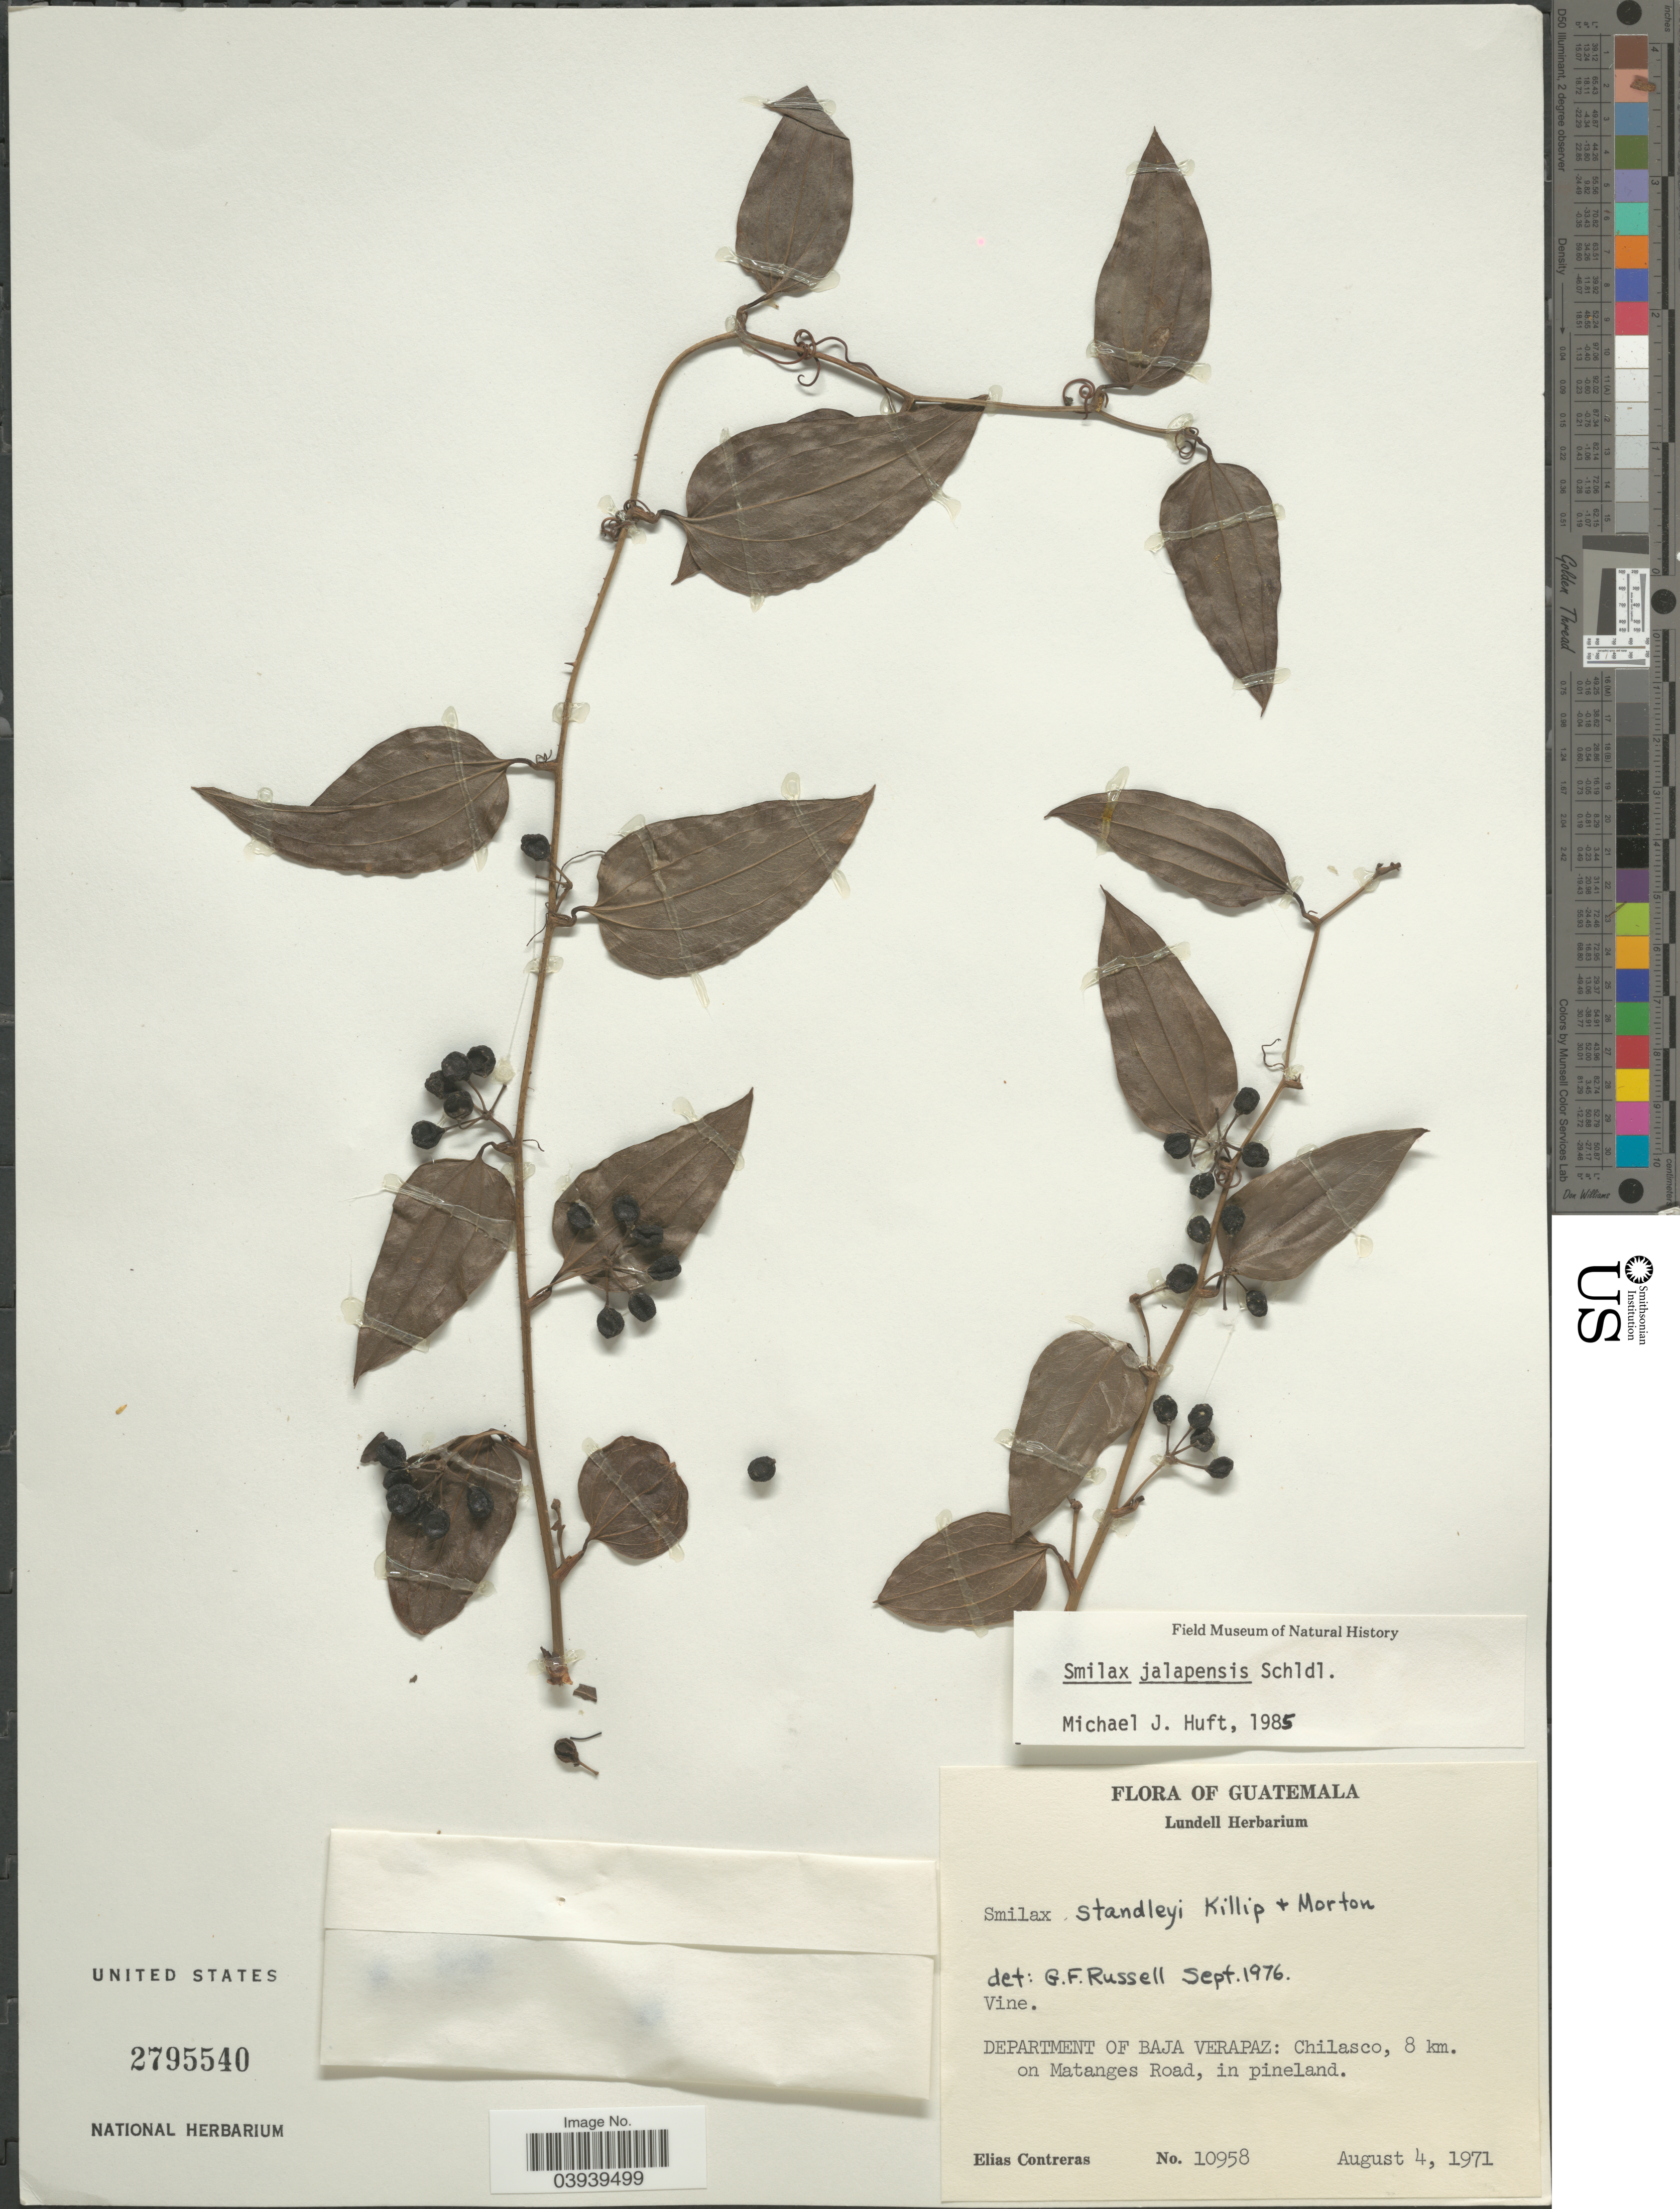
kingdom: Plantae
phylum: Tracheophyta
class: Liliopsida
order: Liliales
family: Smilacaceae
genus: Smilax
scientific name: Smilax jalapensis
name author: Schltdl.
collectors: E. Contreras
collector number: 10958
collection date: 1971-08-04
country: Guatemala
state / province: Baja Verapaz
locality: Department of Baja Verapaz: Chilasco, 8 km. on Matanges Road.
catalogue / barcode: US 2795540